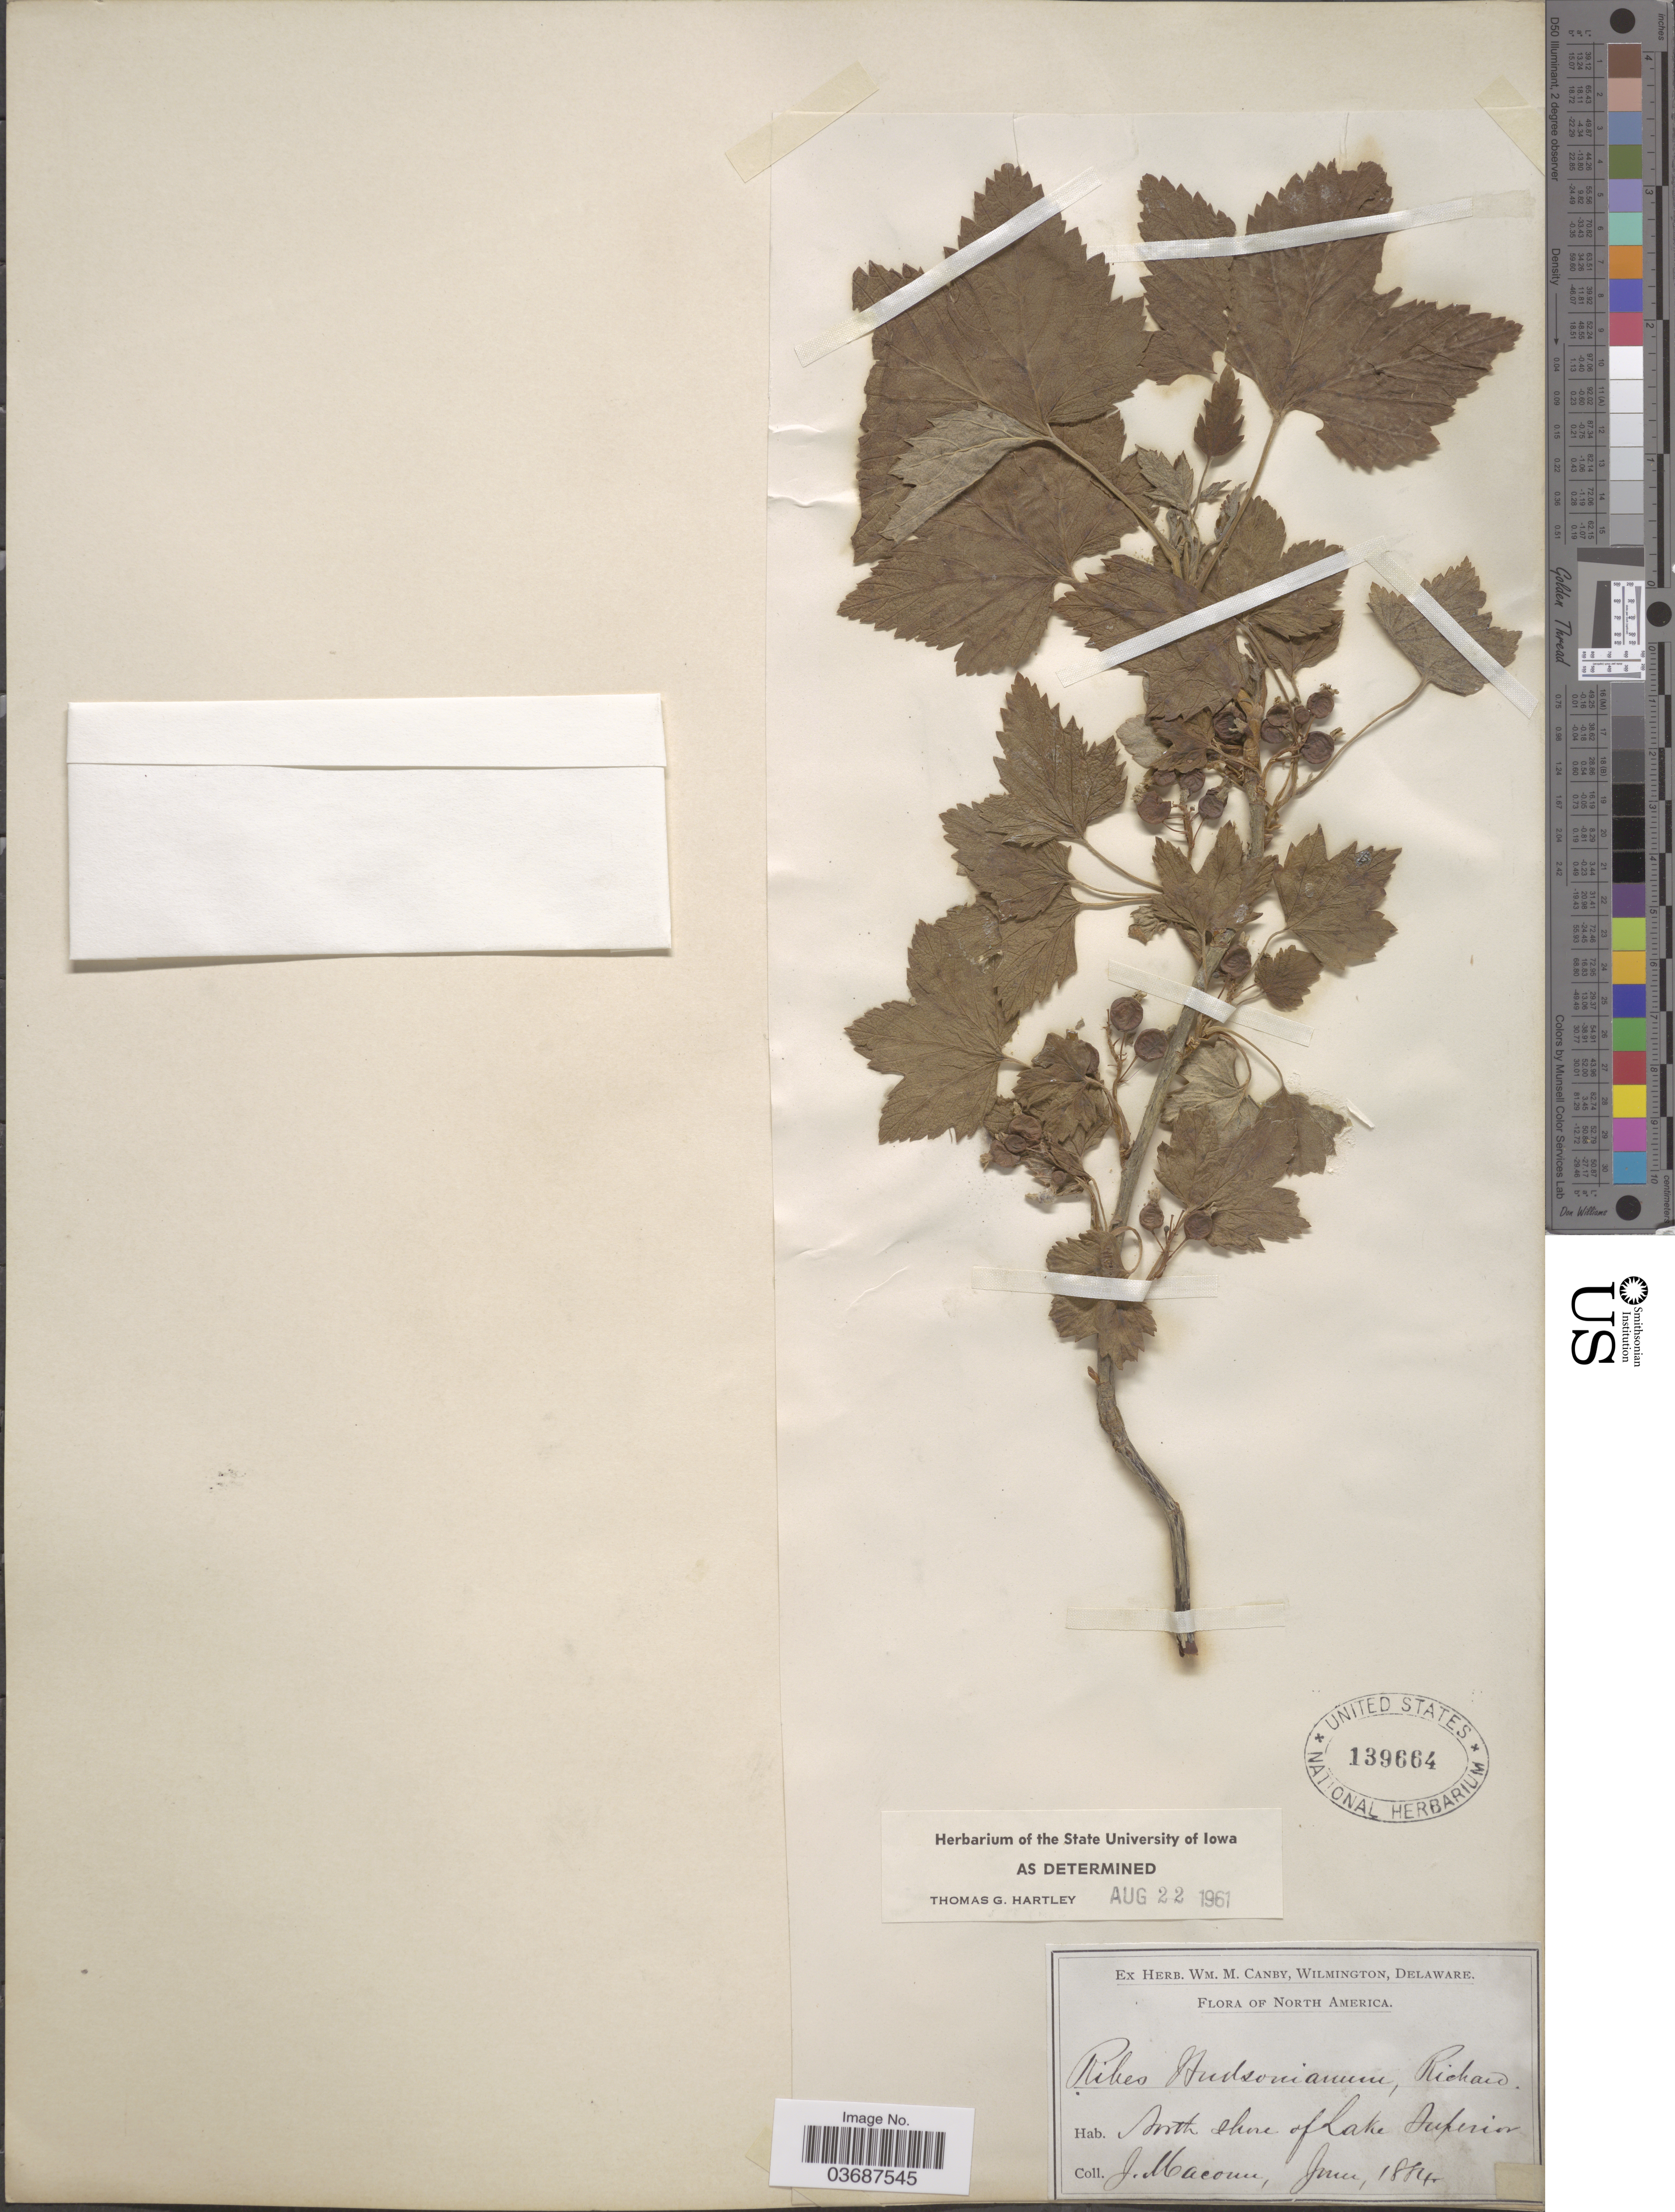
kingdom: Plantae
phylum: Tracheophyta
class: Magnoliopsida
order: Saxifragales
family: Grossulariaceae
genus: Ribes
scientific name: Ribes hudsonianum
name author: Richardson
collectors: J. Macoun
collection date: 1884-06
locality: North shore of Lake Superior.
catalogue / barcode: US 139664